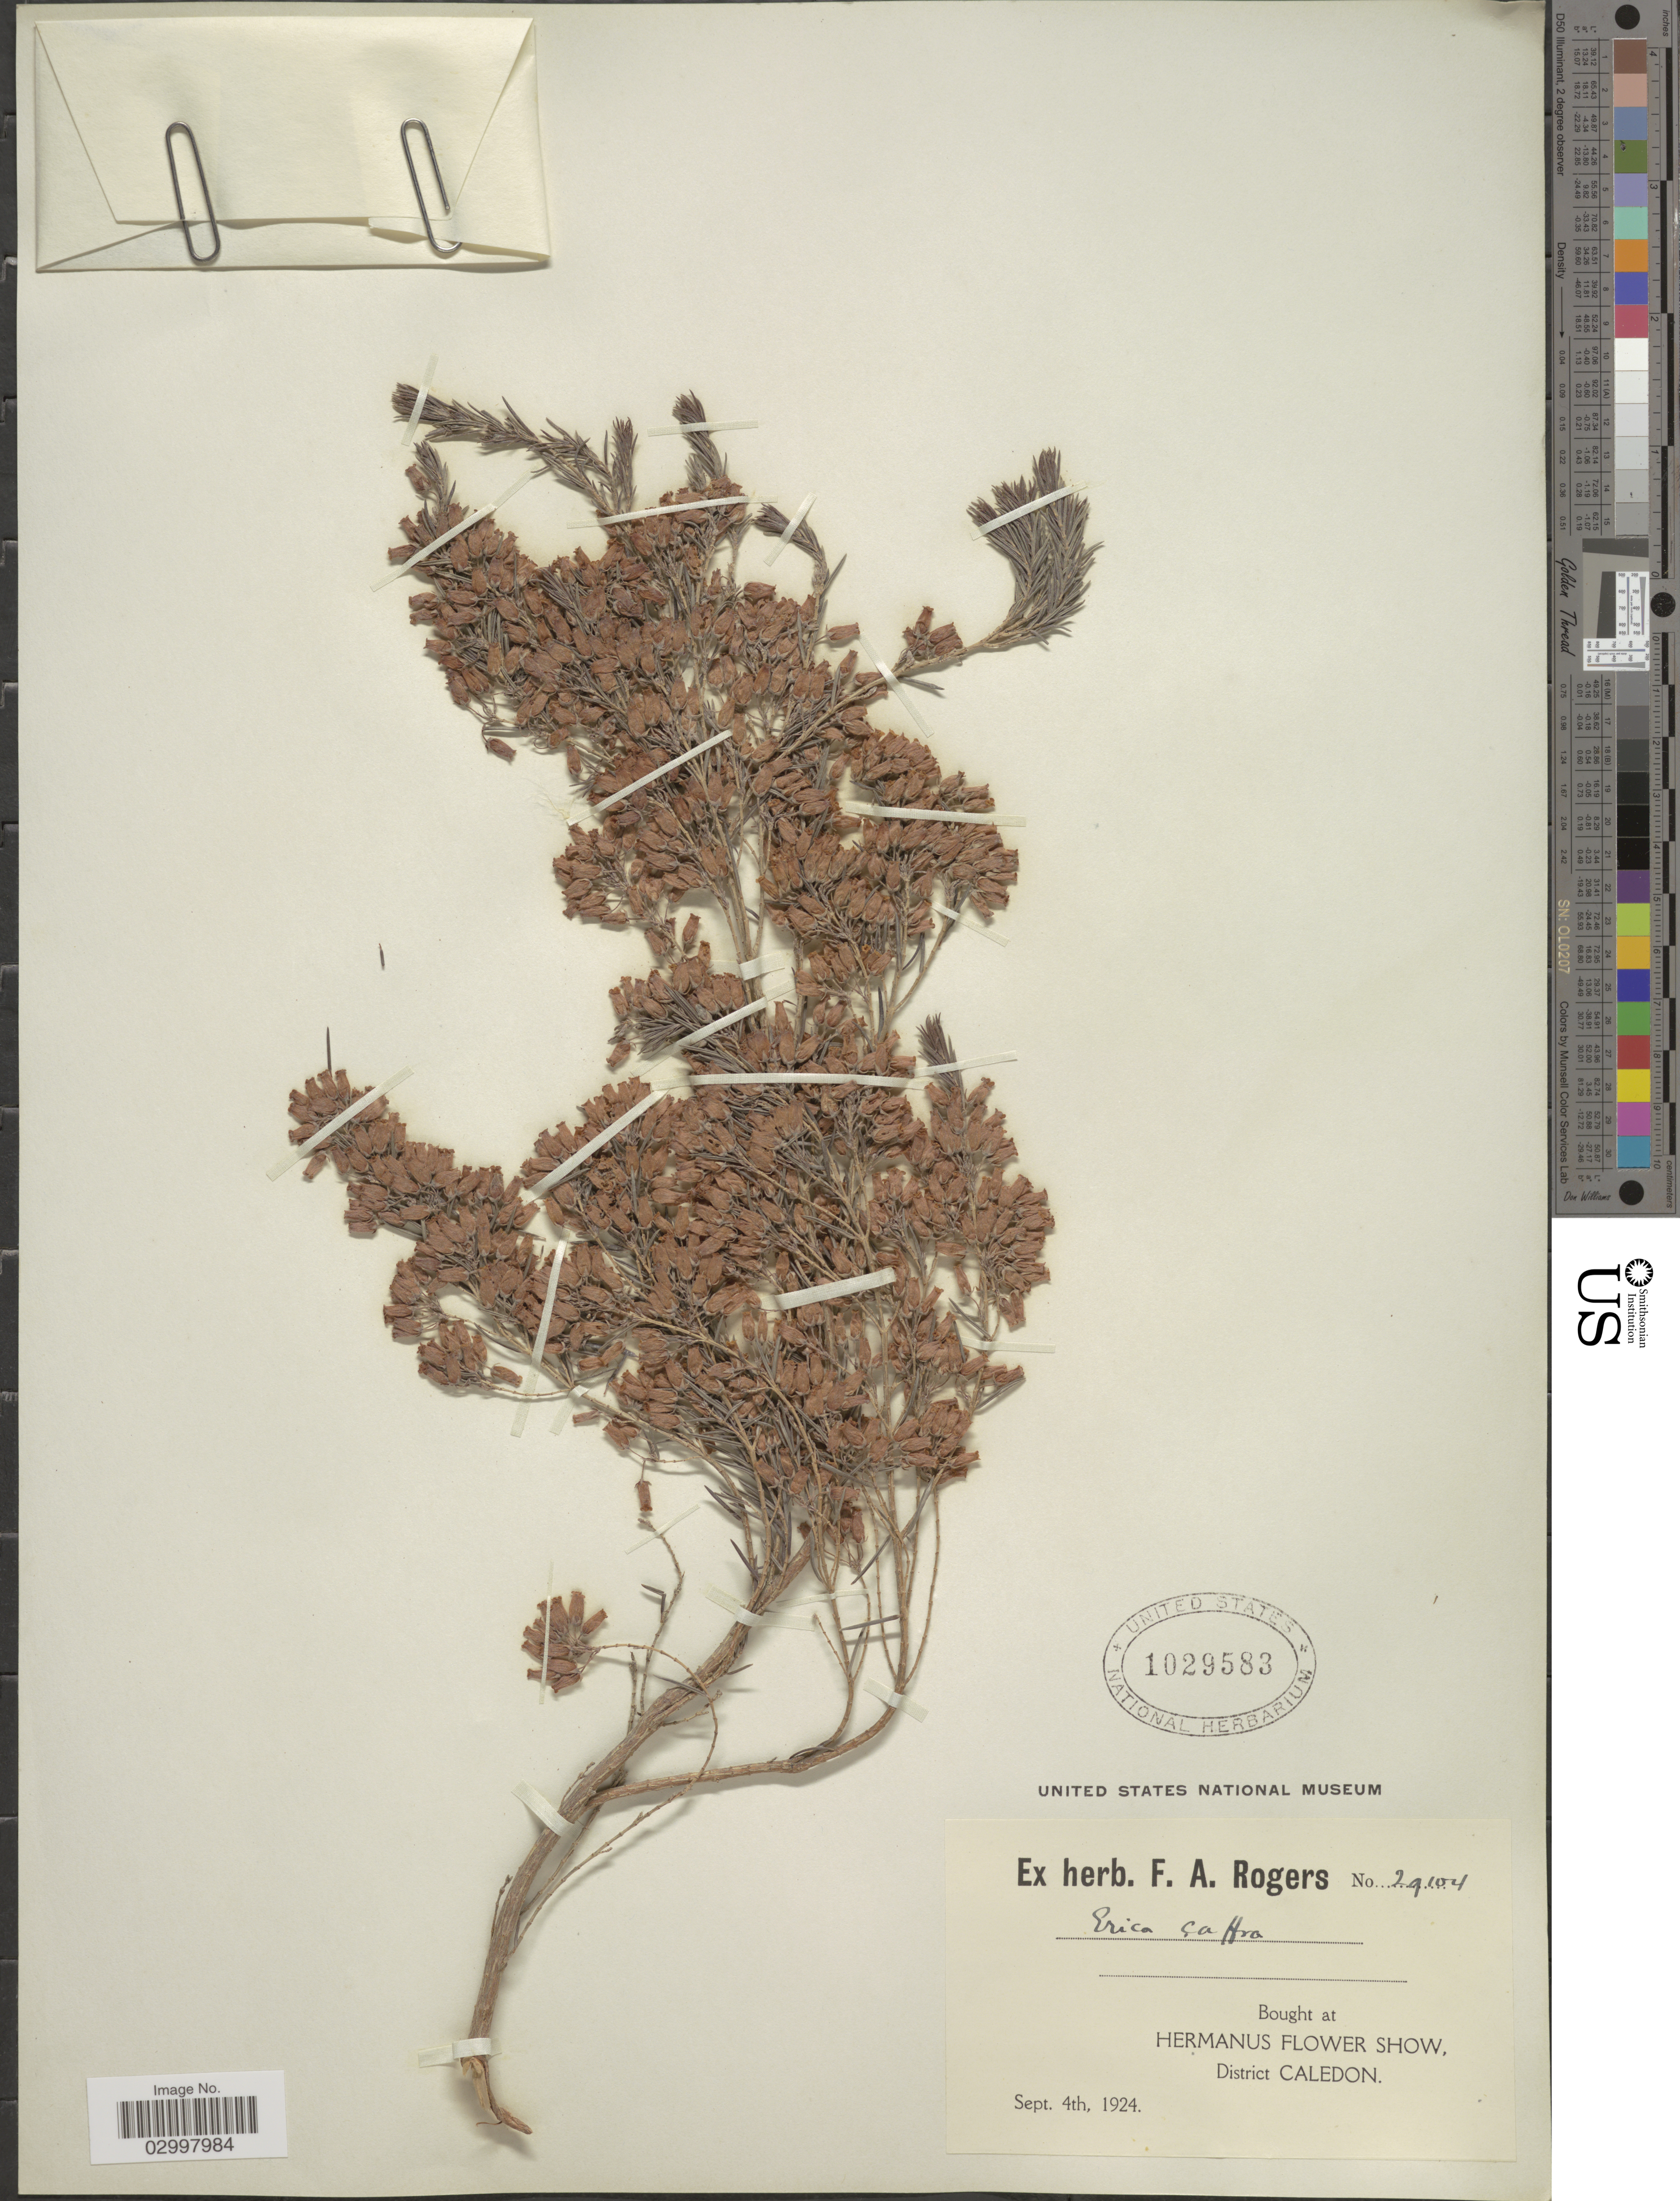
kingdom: Plantae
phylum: Tracheophyta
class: Magnoliopsida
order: Ericales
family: Ericaceae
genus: Erica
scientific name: Erica caffra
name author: L.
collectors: ex herb. F. A. Rogers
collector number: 29104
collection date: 1924-09-04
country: South Africa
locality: Hermanus Flower Show. District Caledon.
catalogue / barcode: US 1029583